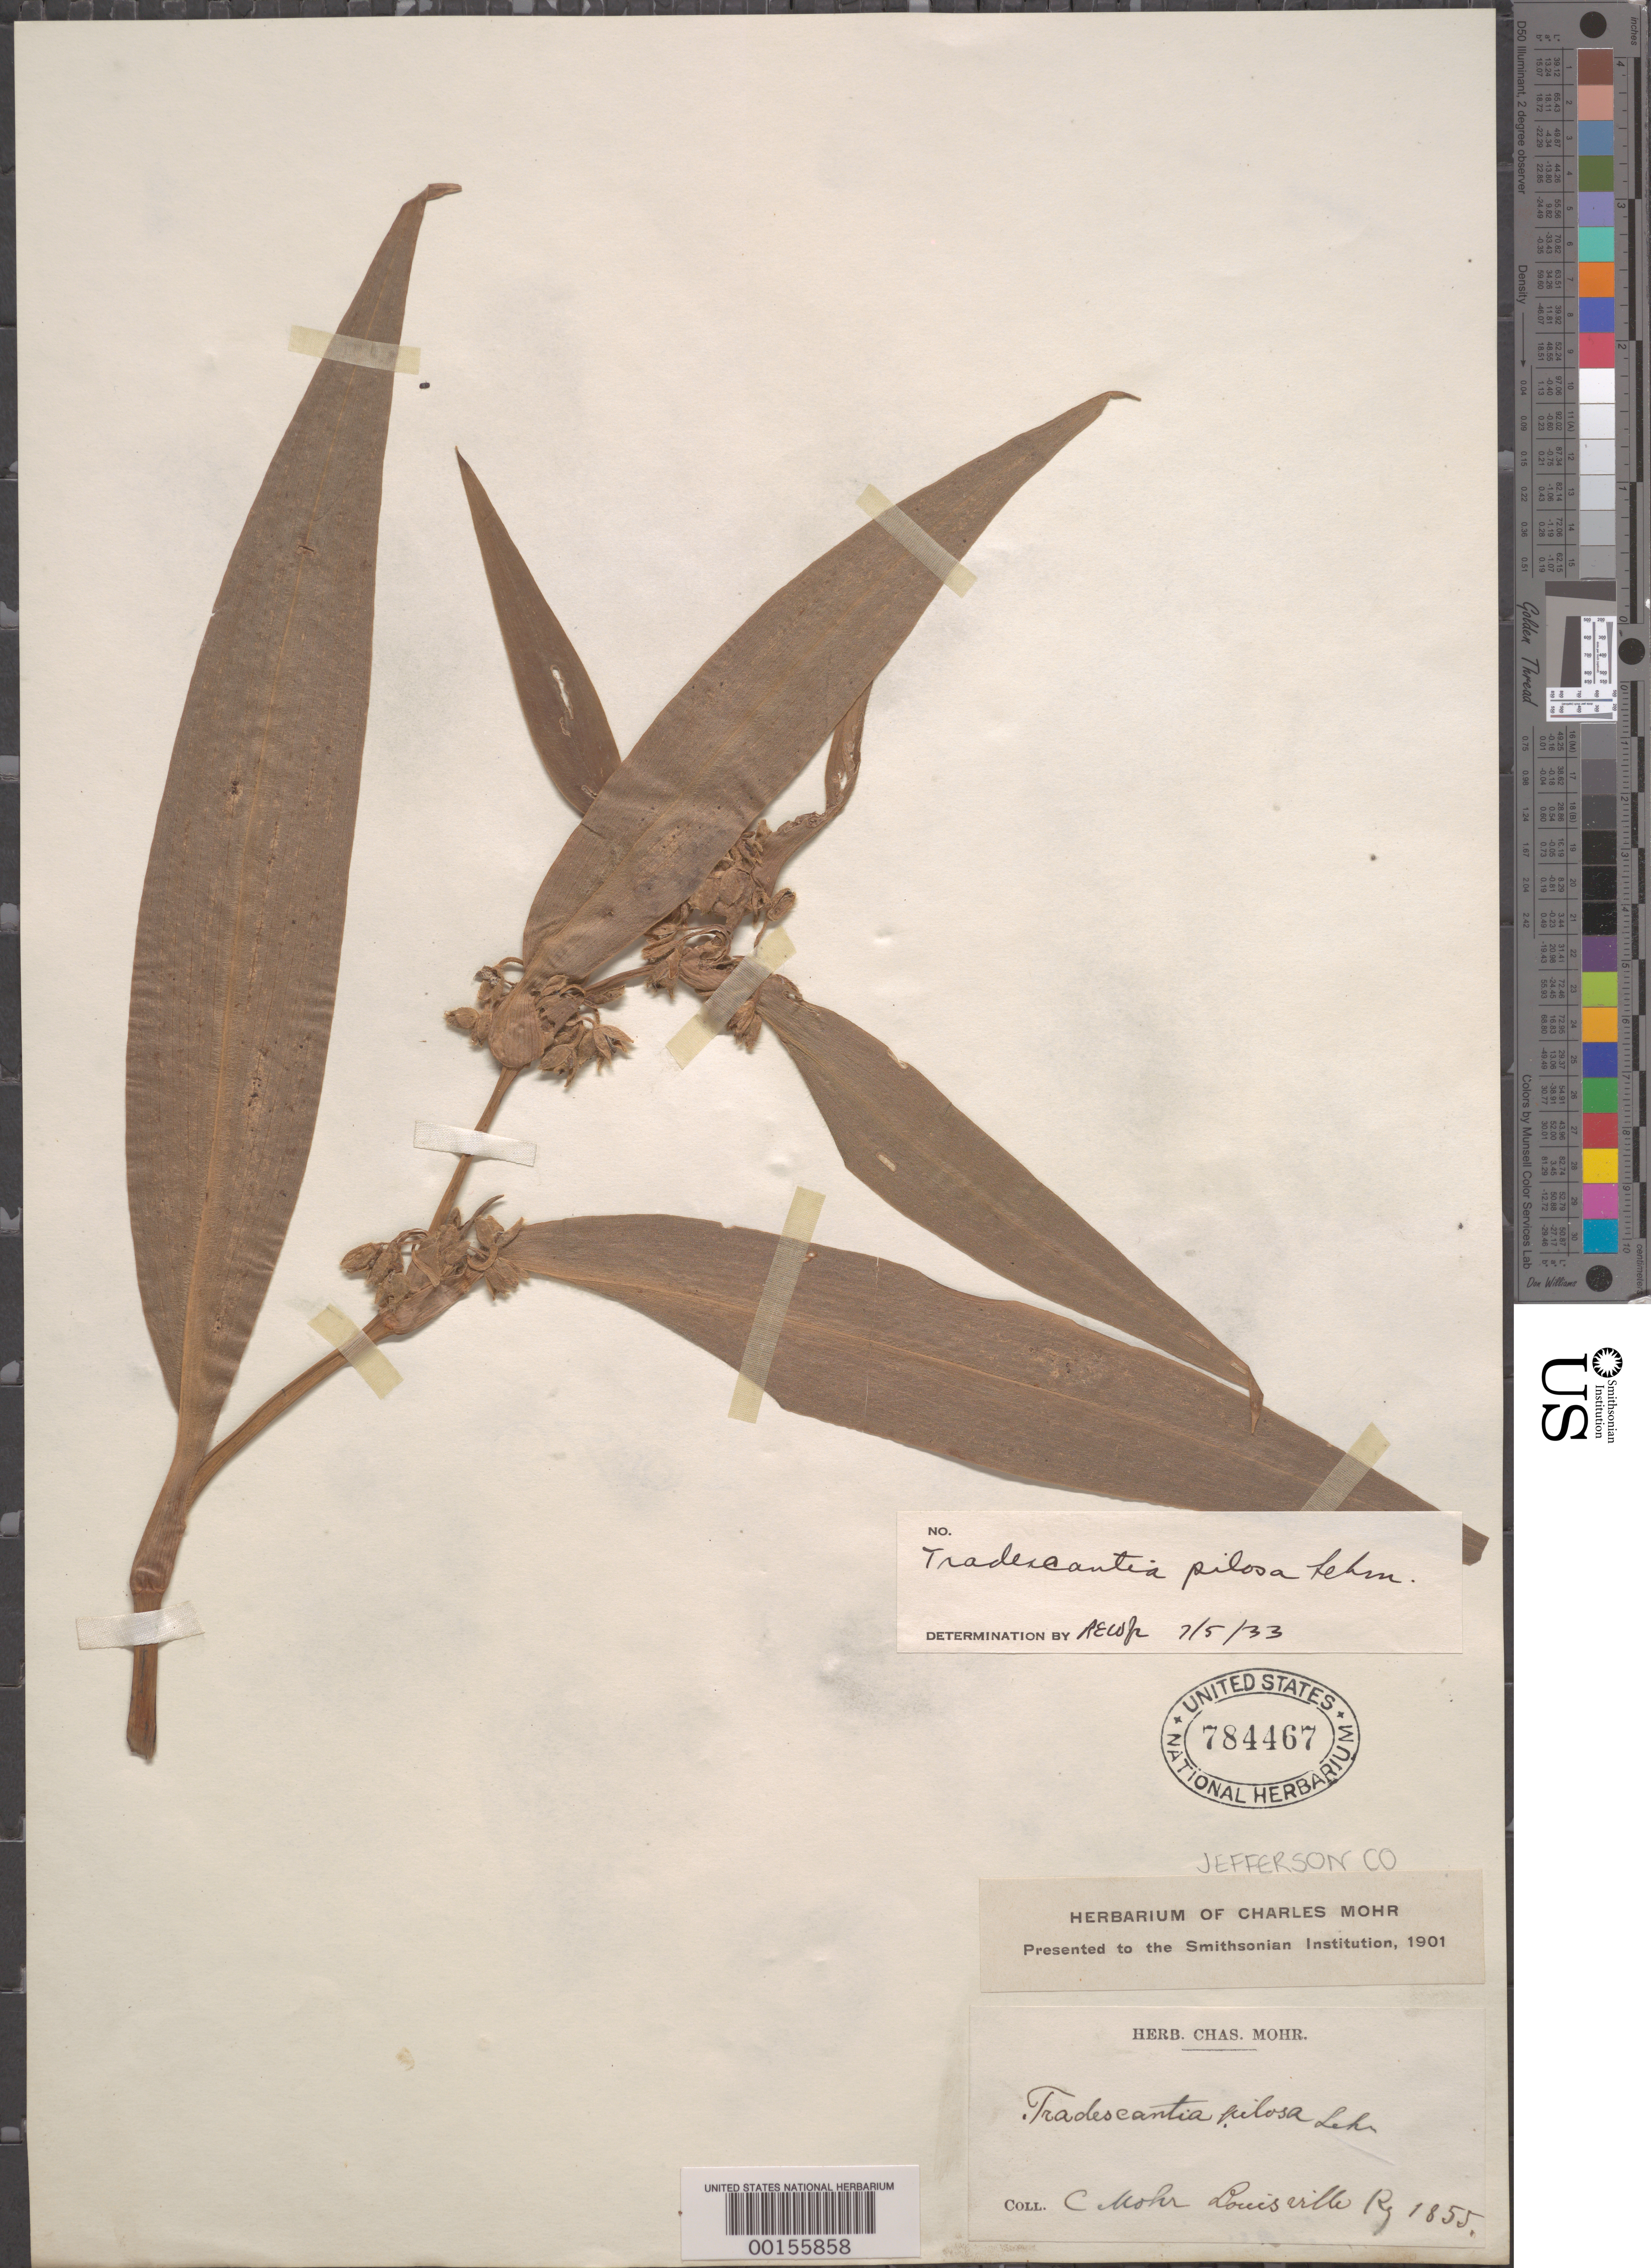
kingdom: Plantae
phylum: Tracheophyta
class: Liliopsida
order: Commelinales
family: Commelinaceae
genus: Tradescantia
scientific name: Tradescantia subaspera var. subaspera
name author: Ker Gawl.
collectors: C. T. Mohr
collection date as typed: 1855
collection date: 1855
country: United States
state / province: Kentucky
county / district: Jefferson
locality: Louisville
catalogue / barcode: US 784467